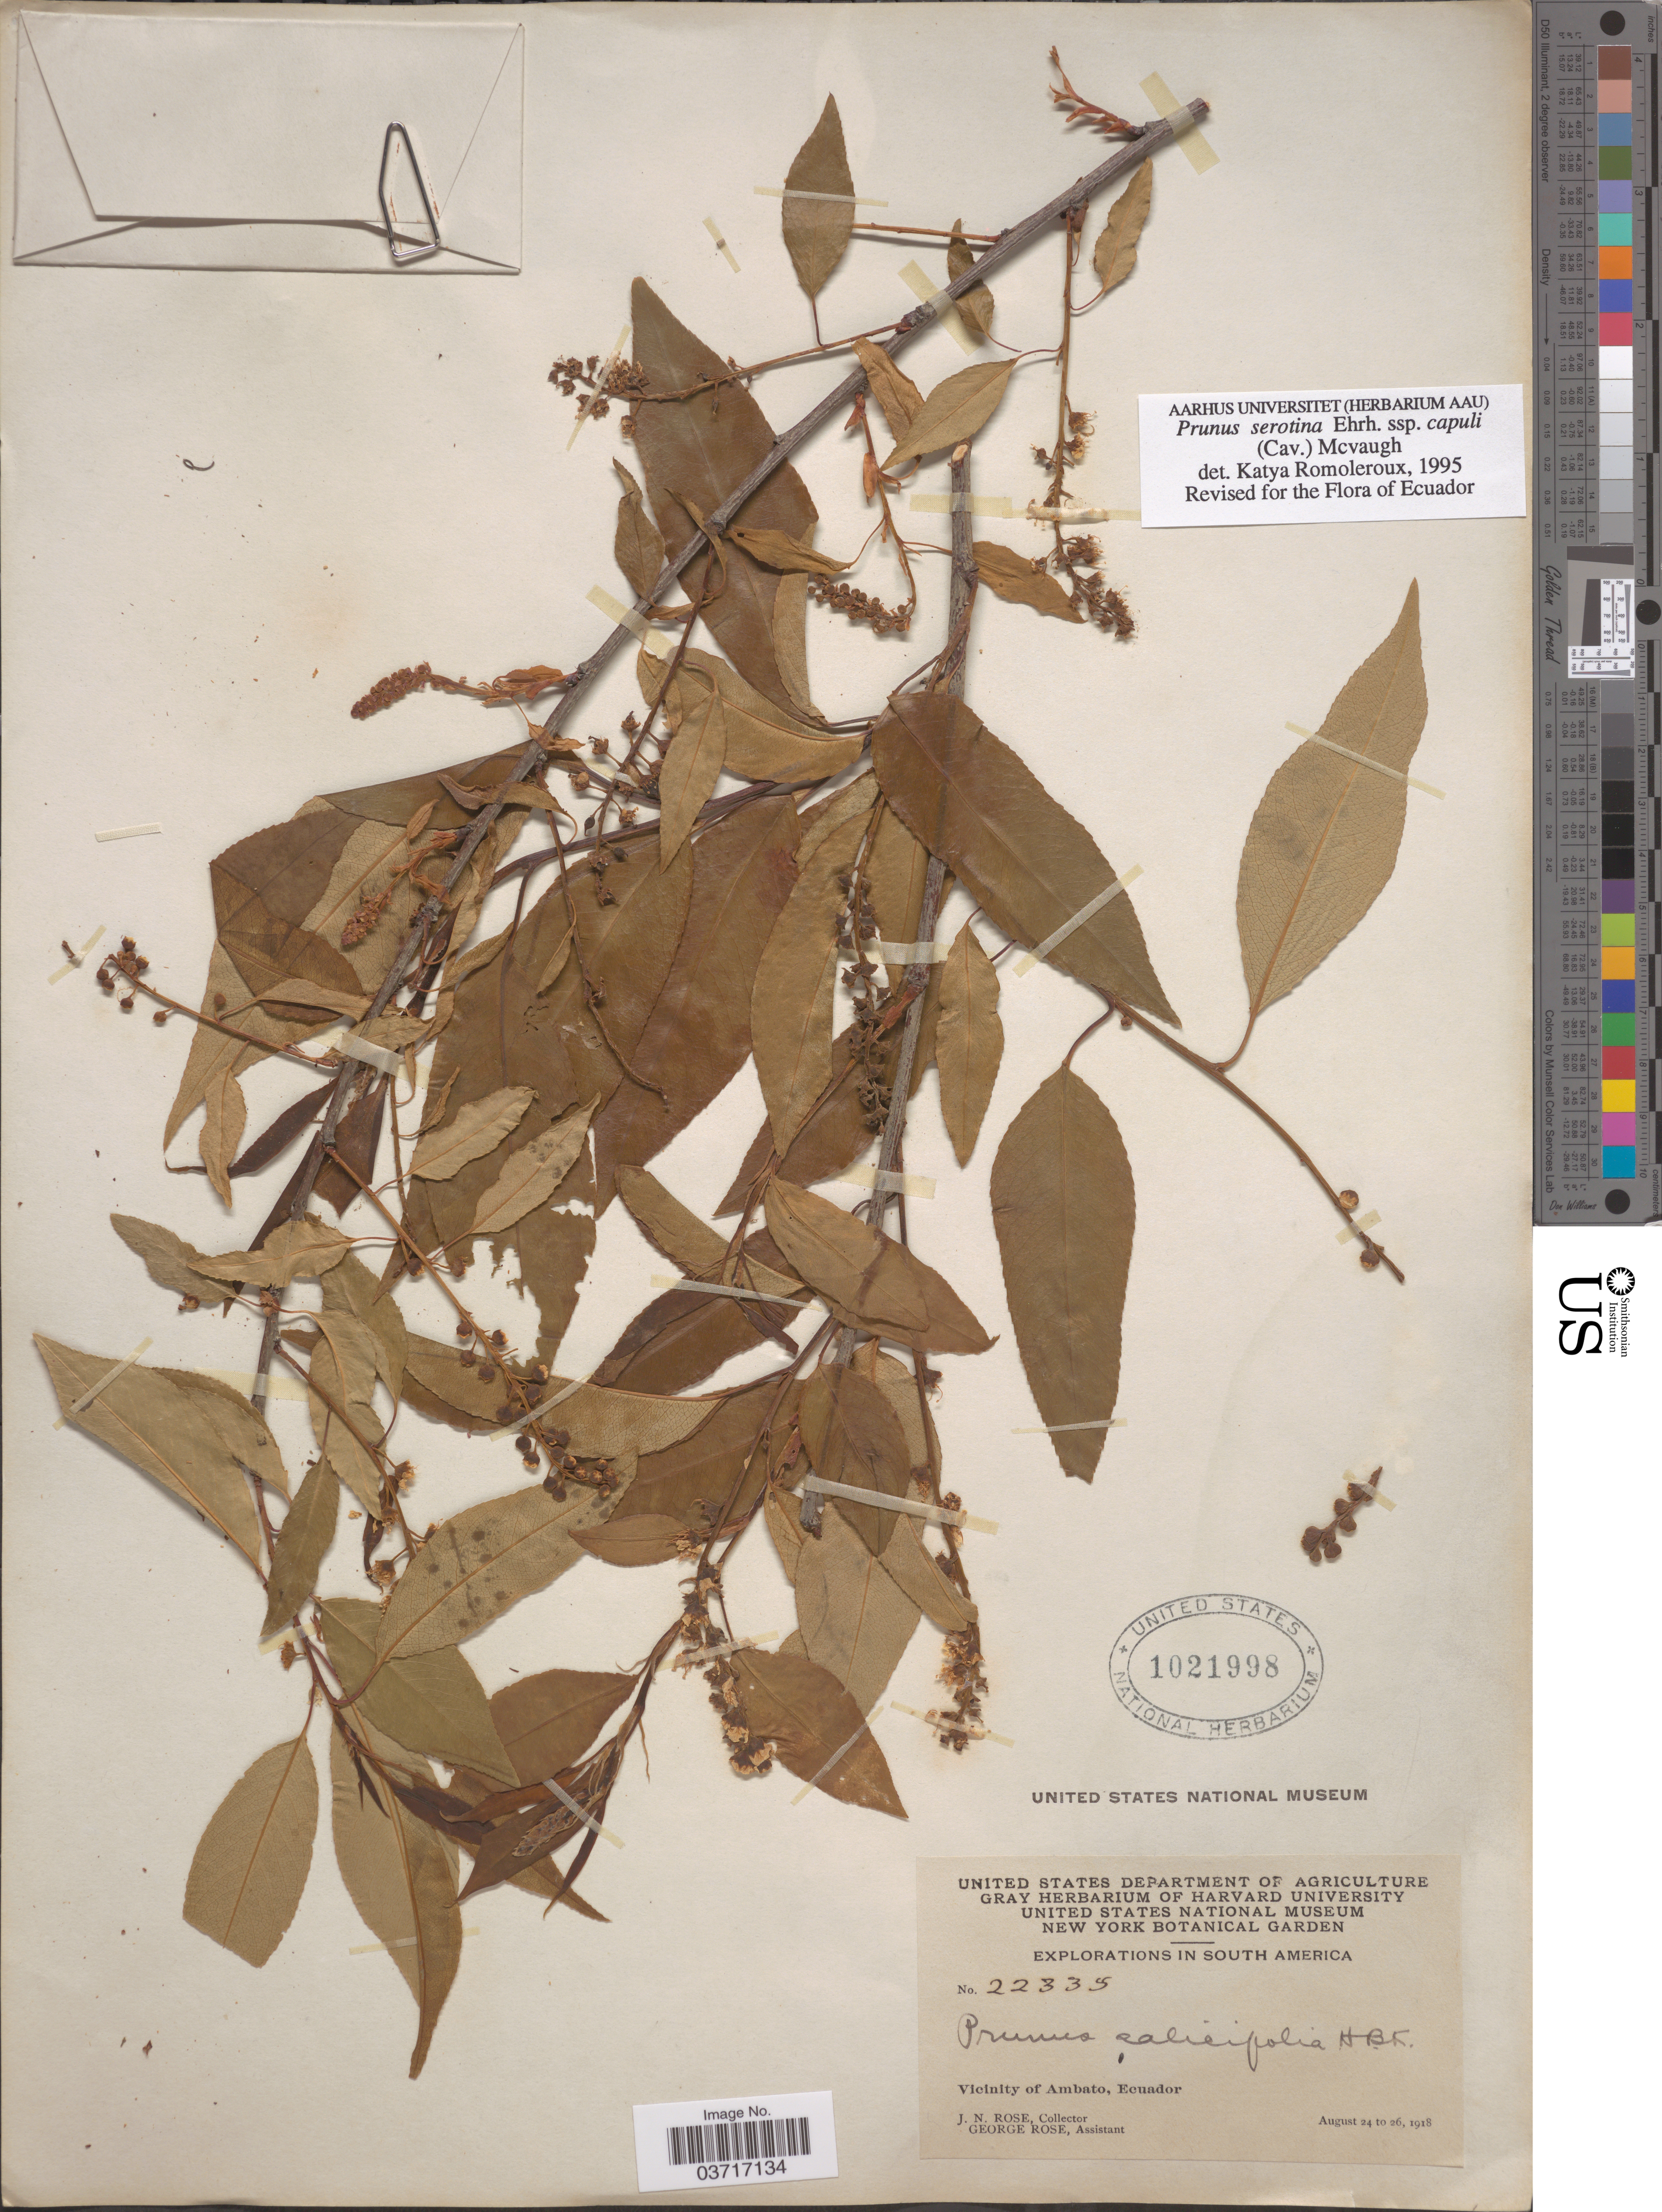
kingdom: Plantae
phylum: Tracheophyta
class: Magnoliopsida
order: Rosales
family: Rosaceae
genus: Prunus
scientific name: Prunus serotina subsp. capuli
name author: (Cav. ex Spreng.) McVaugh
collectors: J. N. Rose & G. Rose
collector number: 22335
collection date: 1918-08-24/1918-08-26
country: Ecuador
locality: Vicinity of Ambato.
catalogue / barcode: US 1021998